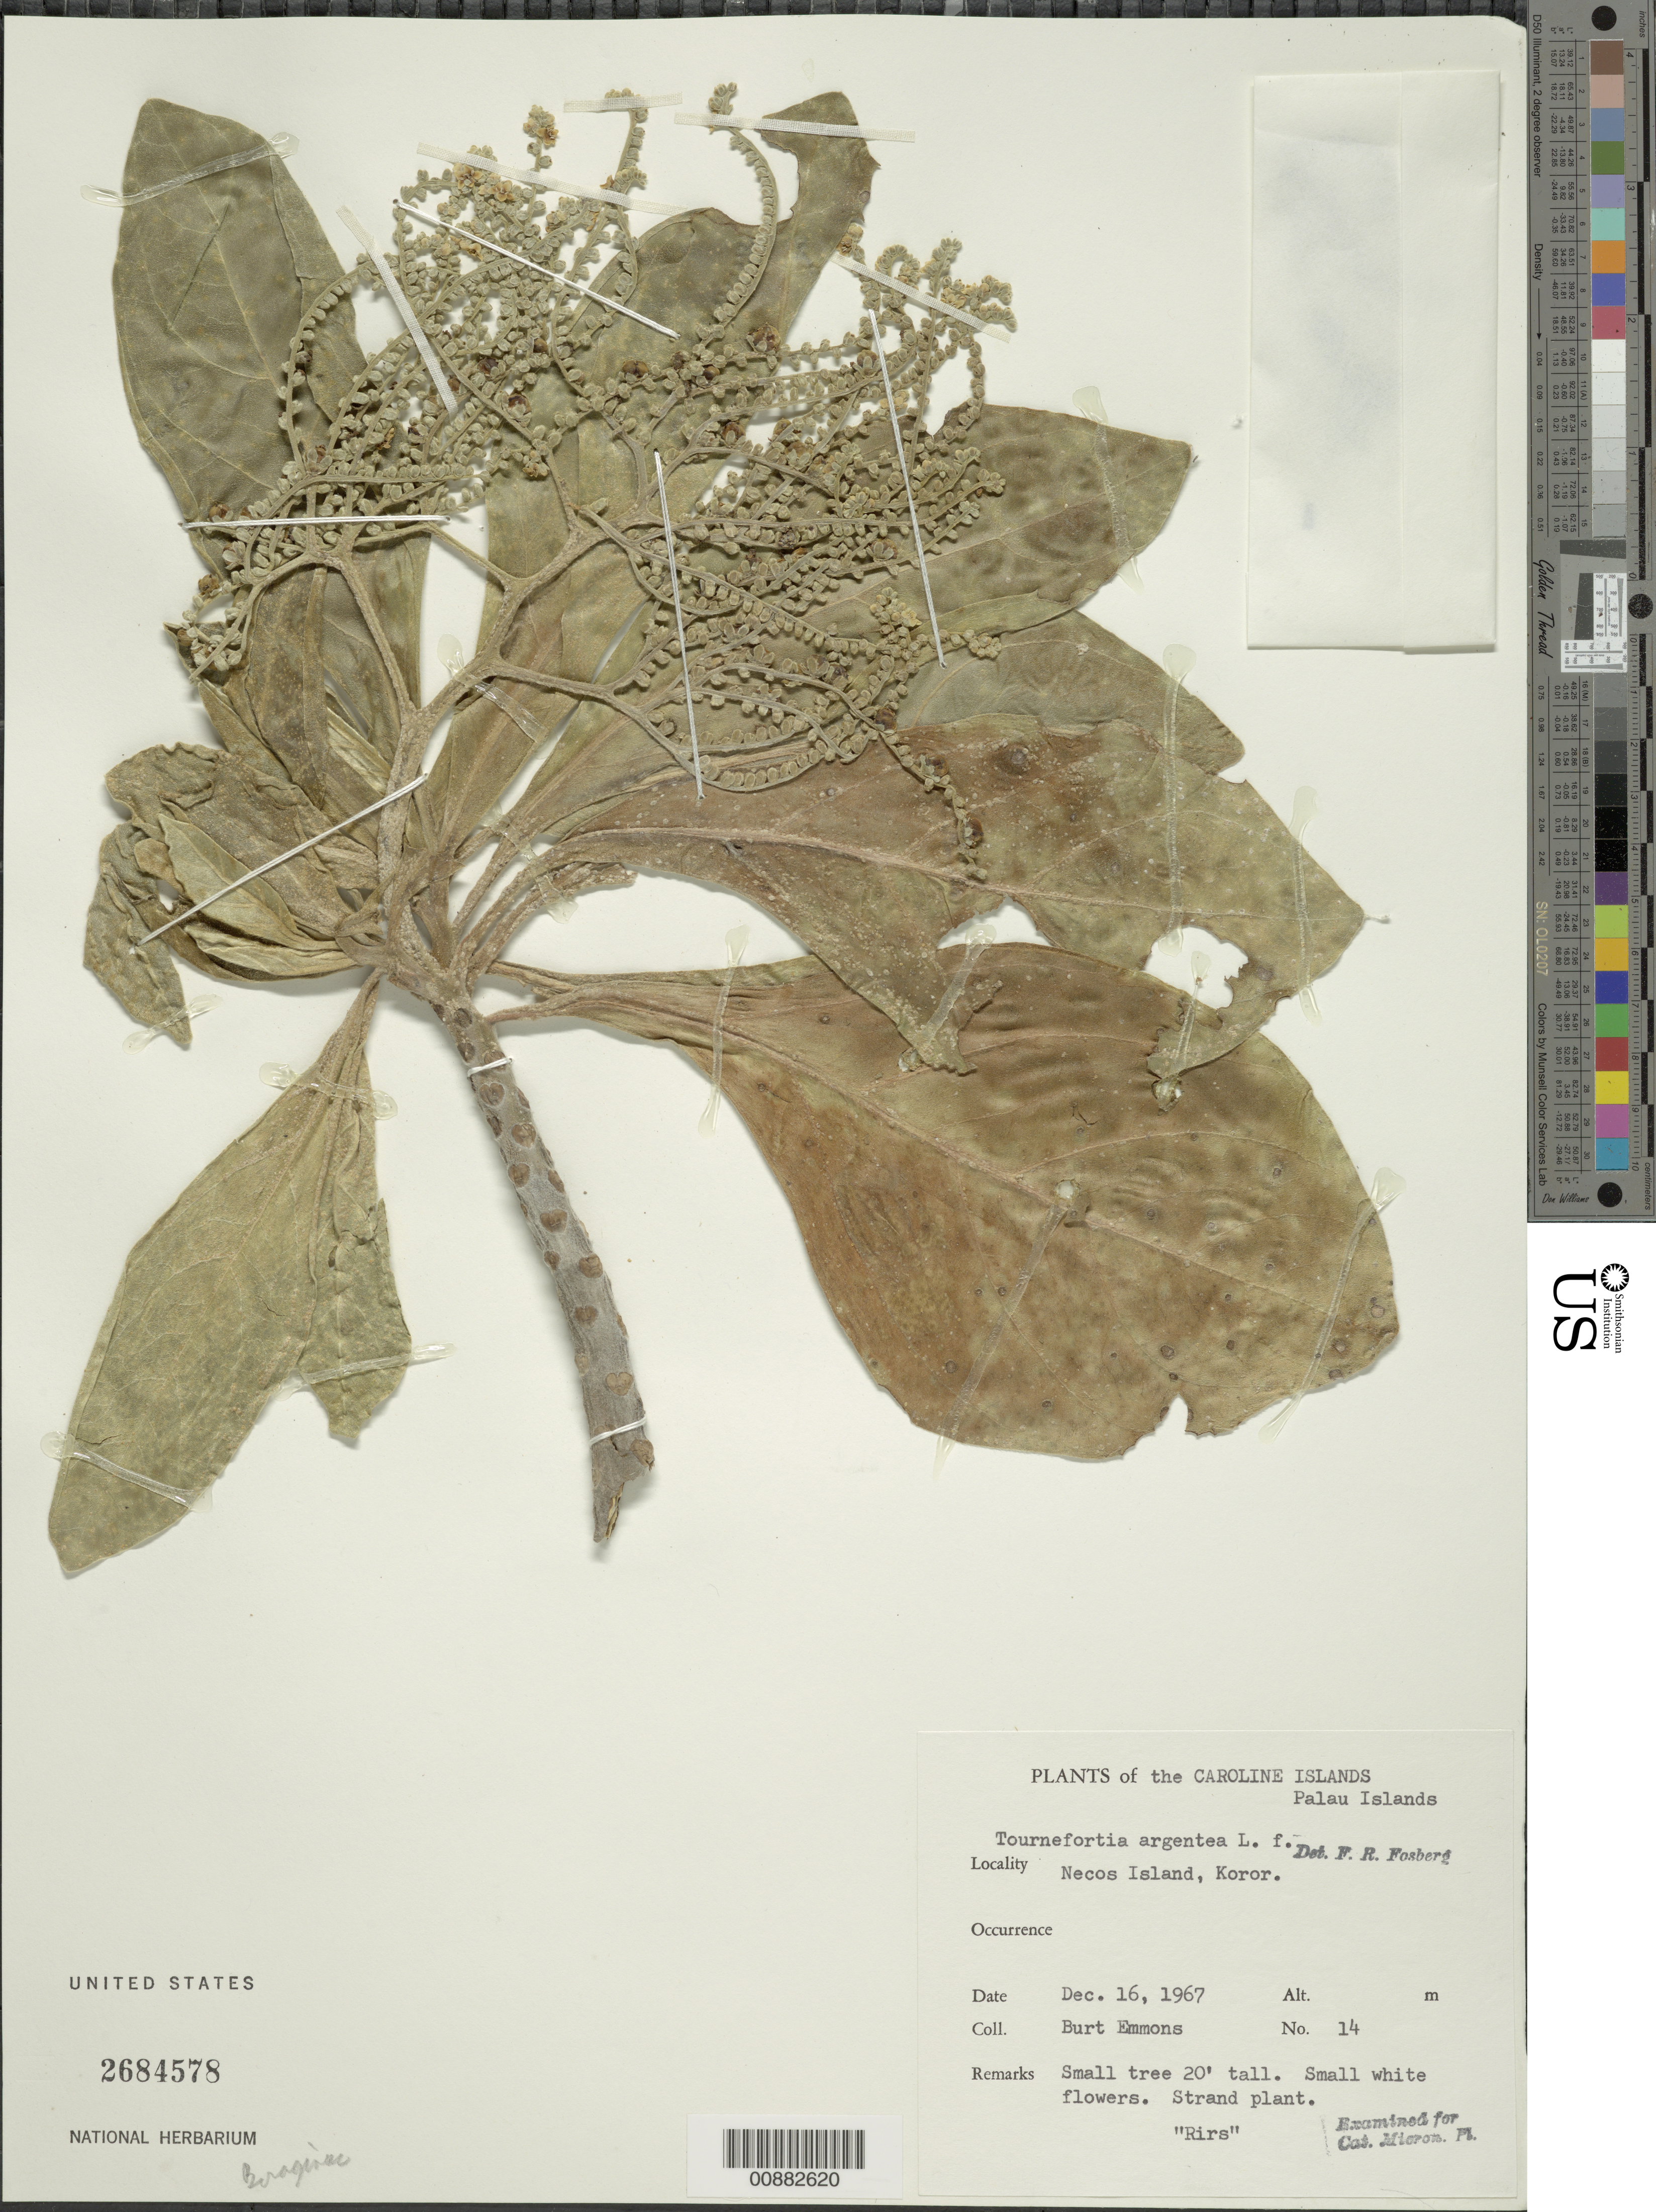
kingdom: Plantae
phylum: Tracheophyta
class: Magnoliopsida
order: Boraginales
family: Heliotropiaceae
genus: Heliotropium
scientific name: Heliotropium arboreum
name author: (Blanco) Mabberley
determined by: Wagner, W. L., (BOT), Smithsonian Institution - National Museum of Natural History (UNITED STATES)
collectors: B. Emmons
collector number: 14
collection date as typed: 16 Dec 1967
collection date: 1967-12-16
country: Palau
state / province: Koror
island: Oreor (Koror)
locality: Necos Island, Koror, Strand plant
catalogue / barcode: US 2684578